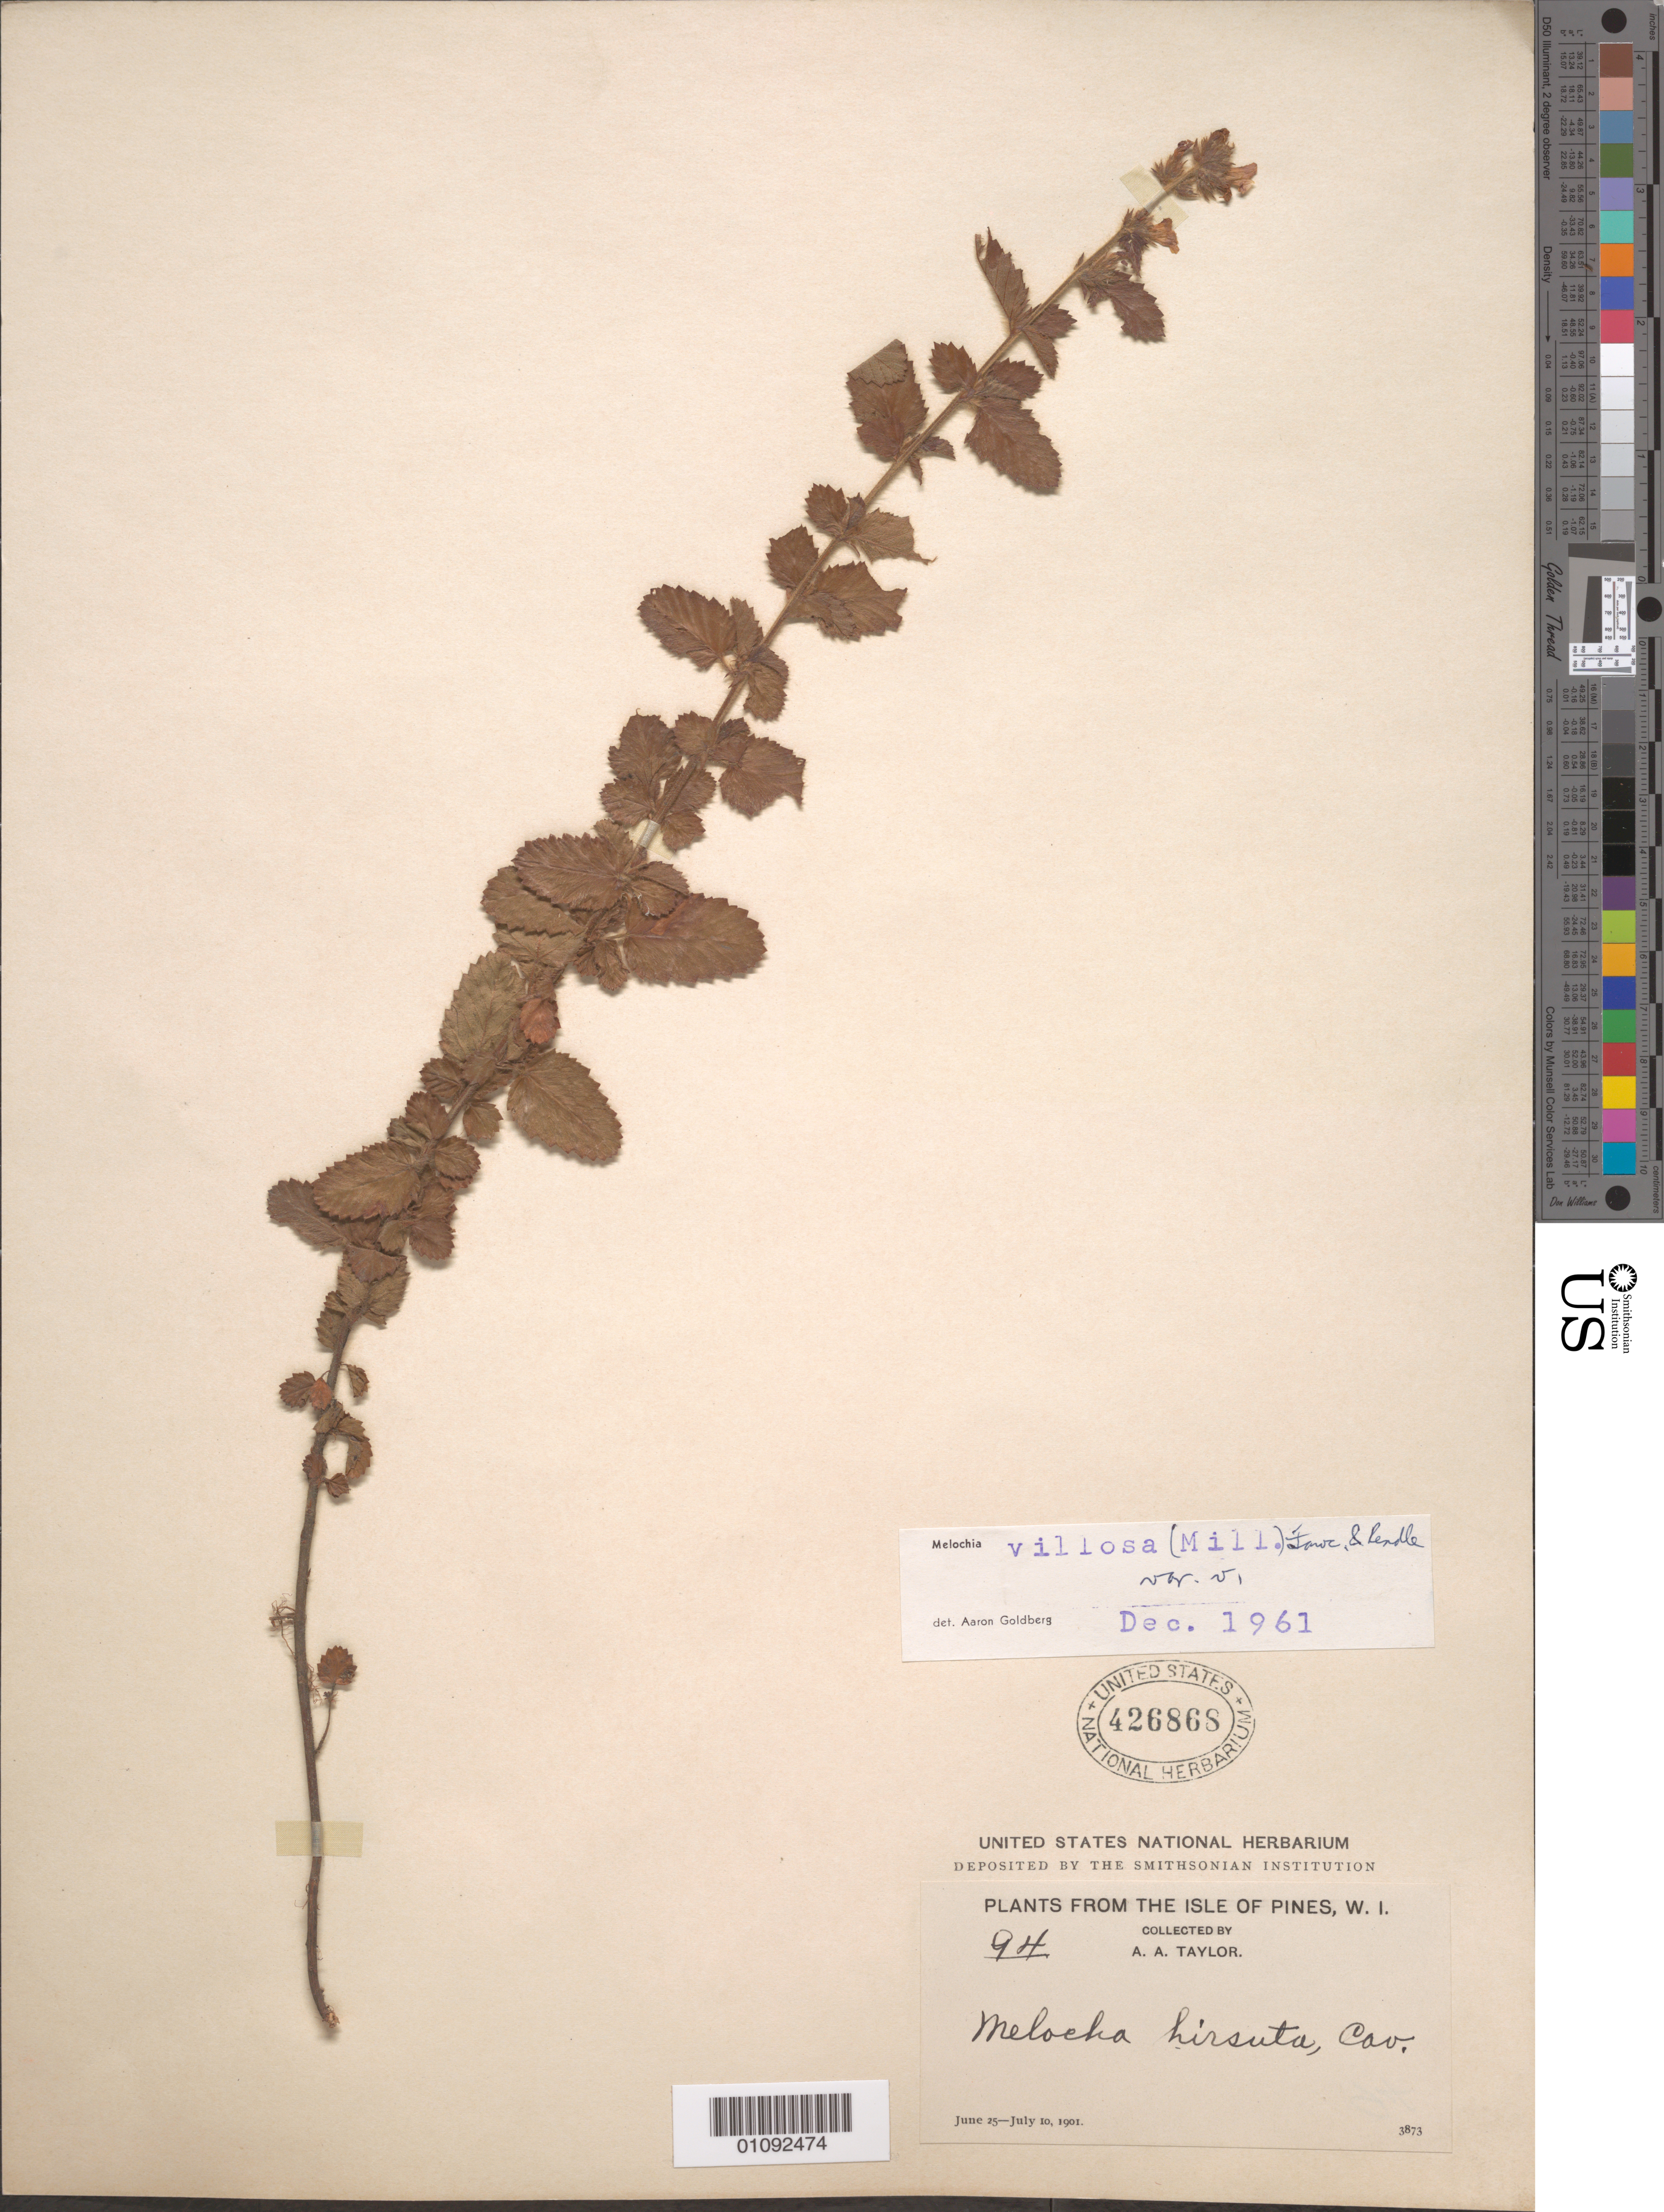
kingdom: Plantae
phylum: Tracheophyta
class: Magnoliopsida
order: Malvales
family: Malvaceae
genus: Melochia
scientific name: Melochia spicata var. spicata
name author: (L.) Fryxell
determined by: Dorr, L. J., (BOT), Smithsonian Institution - National Museum of Natural History (UNITED STATES)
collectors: A. A. Taylor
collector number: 94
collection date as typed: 25 Jun 1901 to 10 Jul 1901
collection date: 1901-06-25/1901-07-10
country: Cuba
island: Isla de la Juventud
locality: Isle of Pines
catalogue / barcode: US 426868